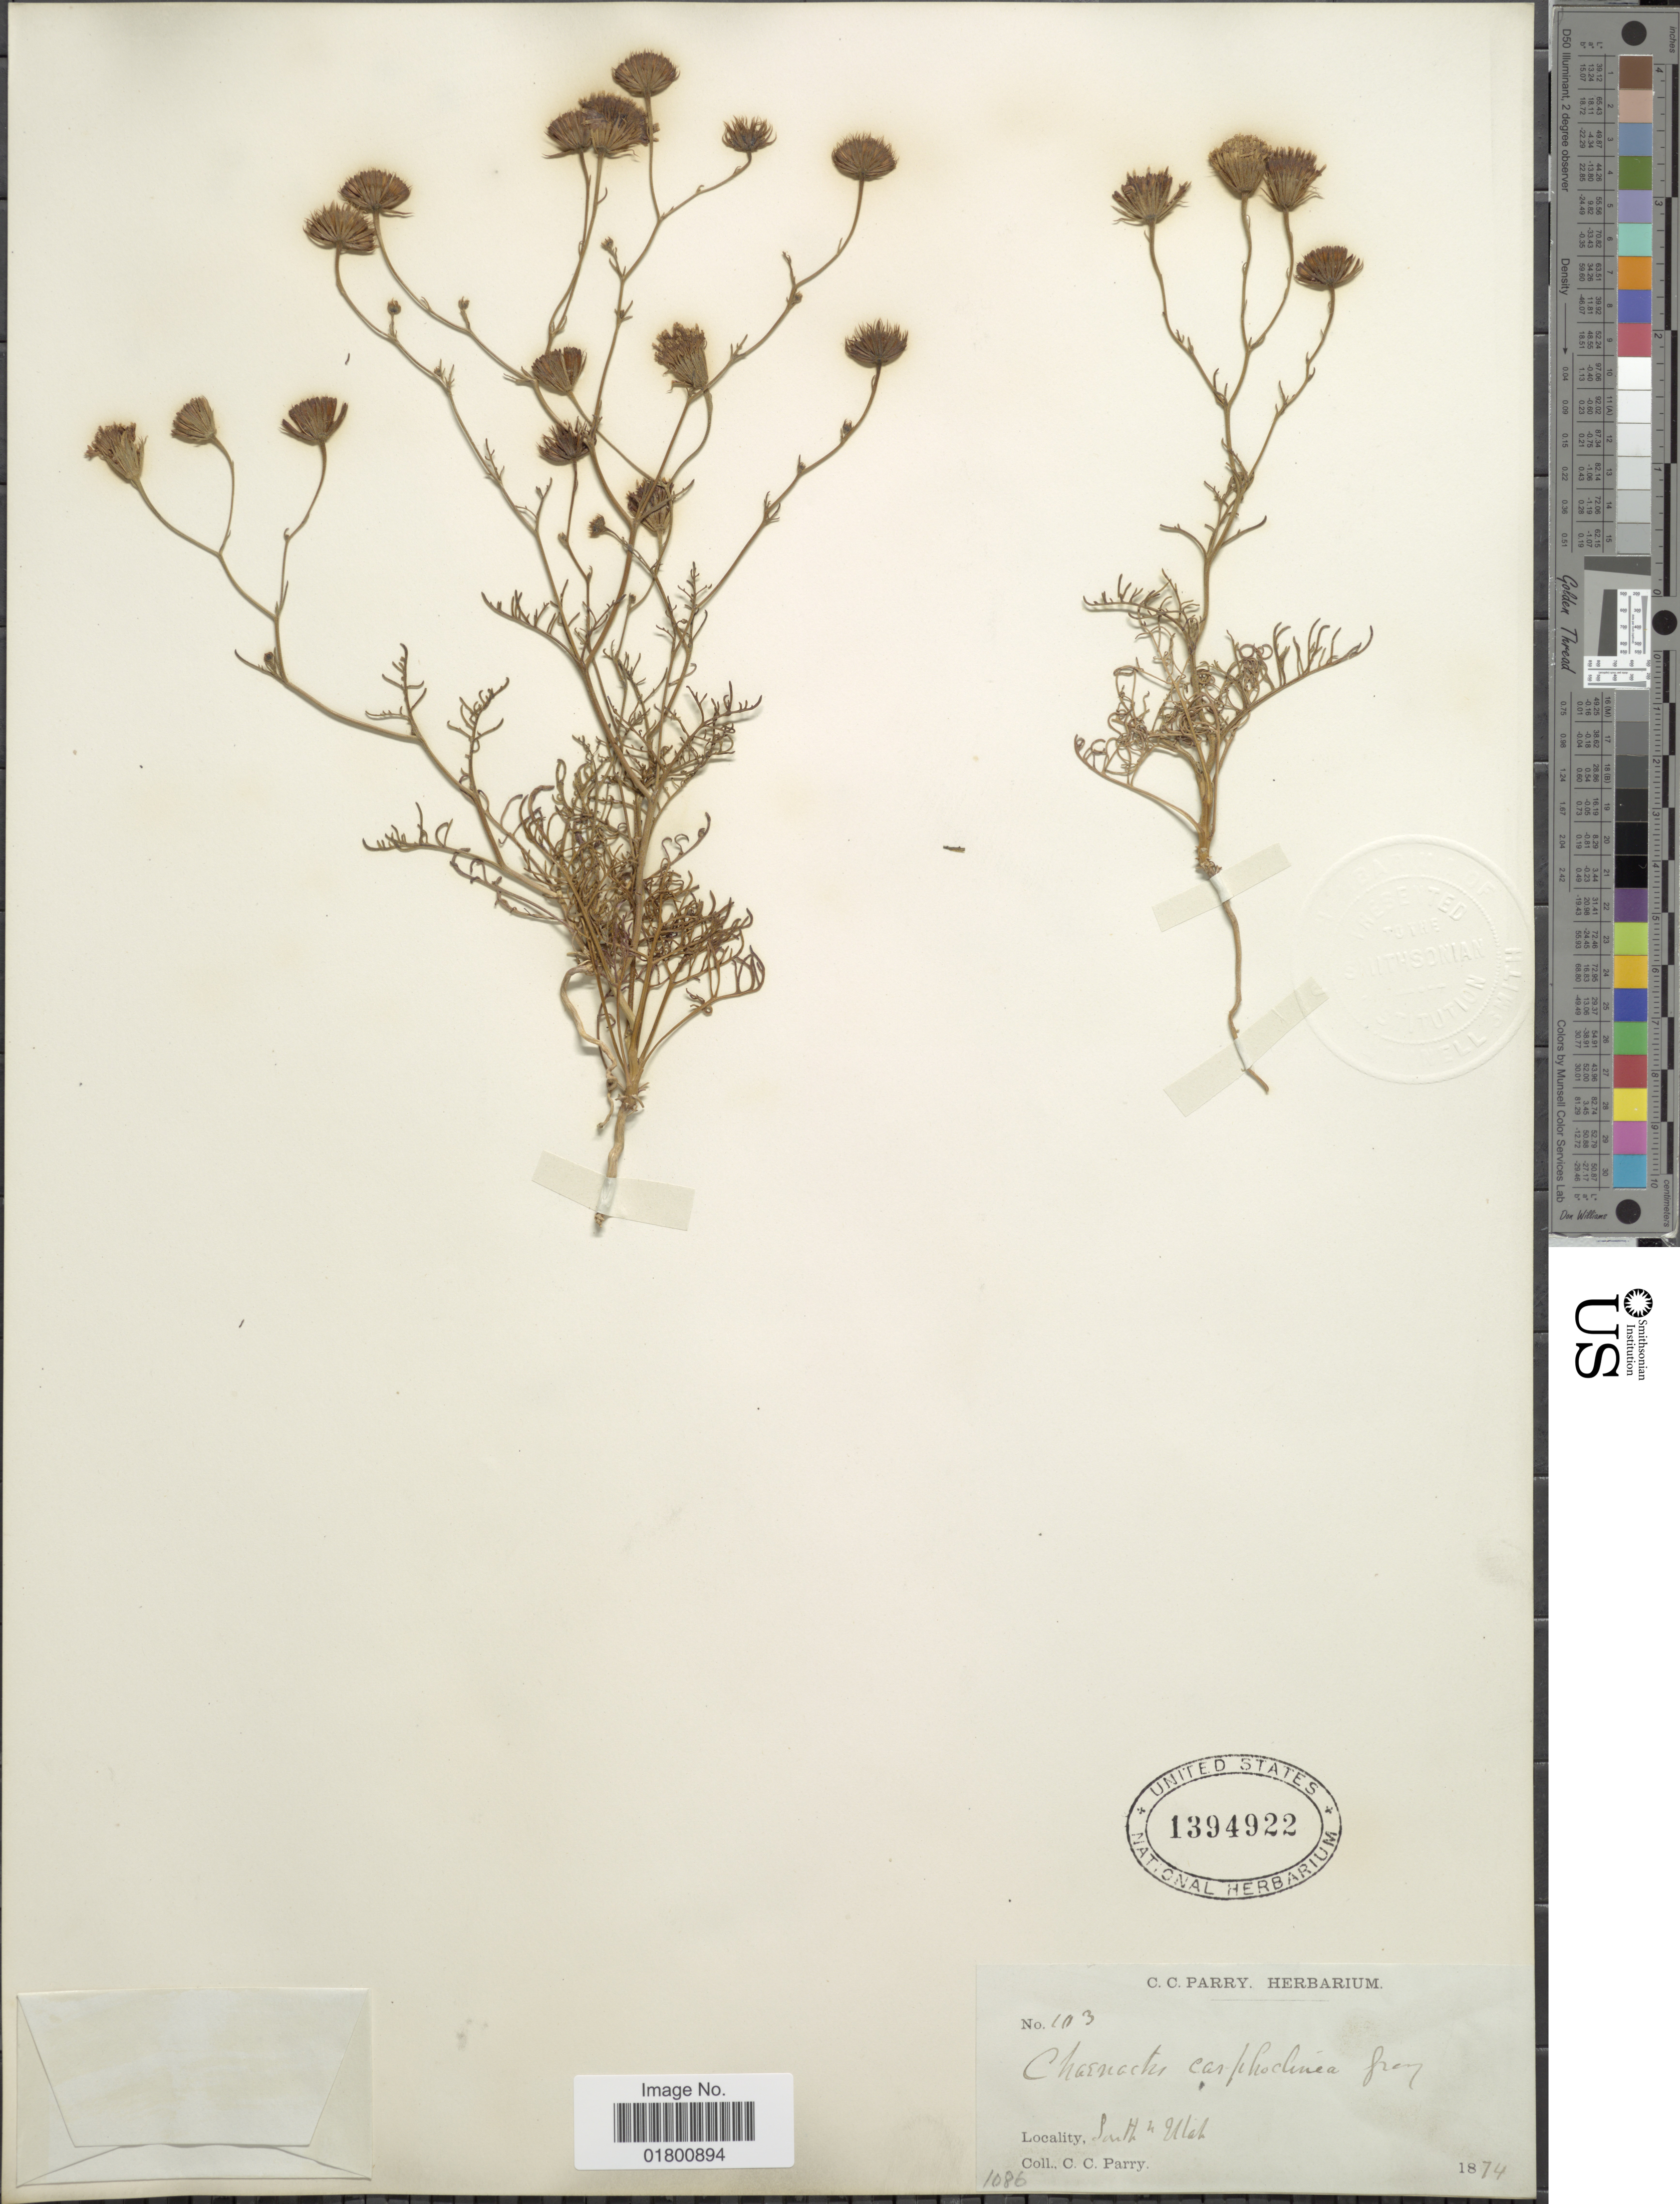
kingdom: Plantae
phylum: Tracheophyta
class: Magnoliopsida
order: Asterales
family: Asteraceae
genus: Chaenactis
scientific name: Chaenactis carphoclinia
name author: A. Gray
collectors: C. C. Parry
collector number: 103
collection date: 1874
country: United States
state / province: Utah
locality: Southn Utah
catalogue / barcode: US 1394922